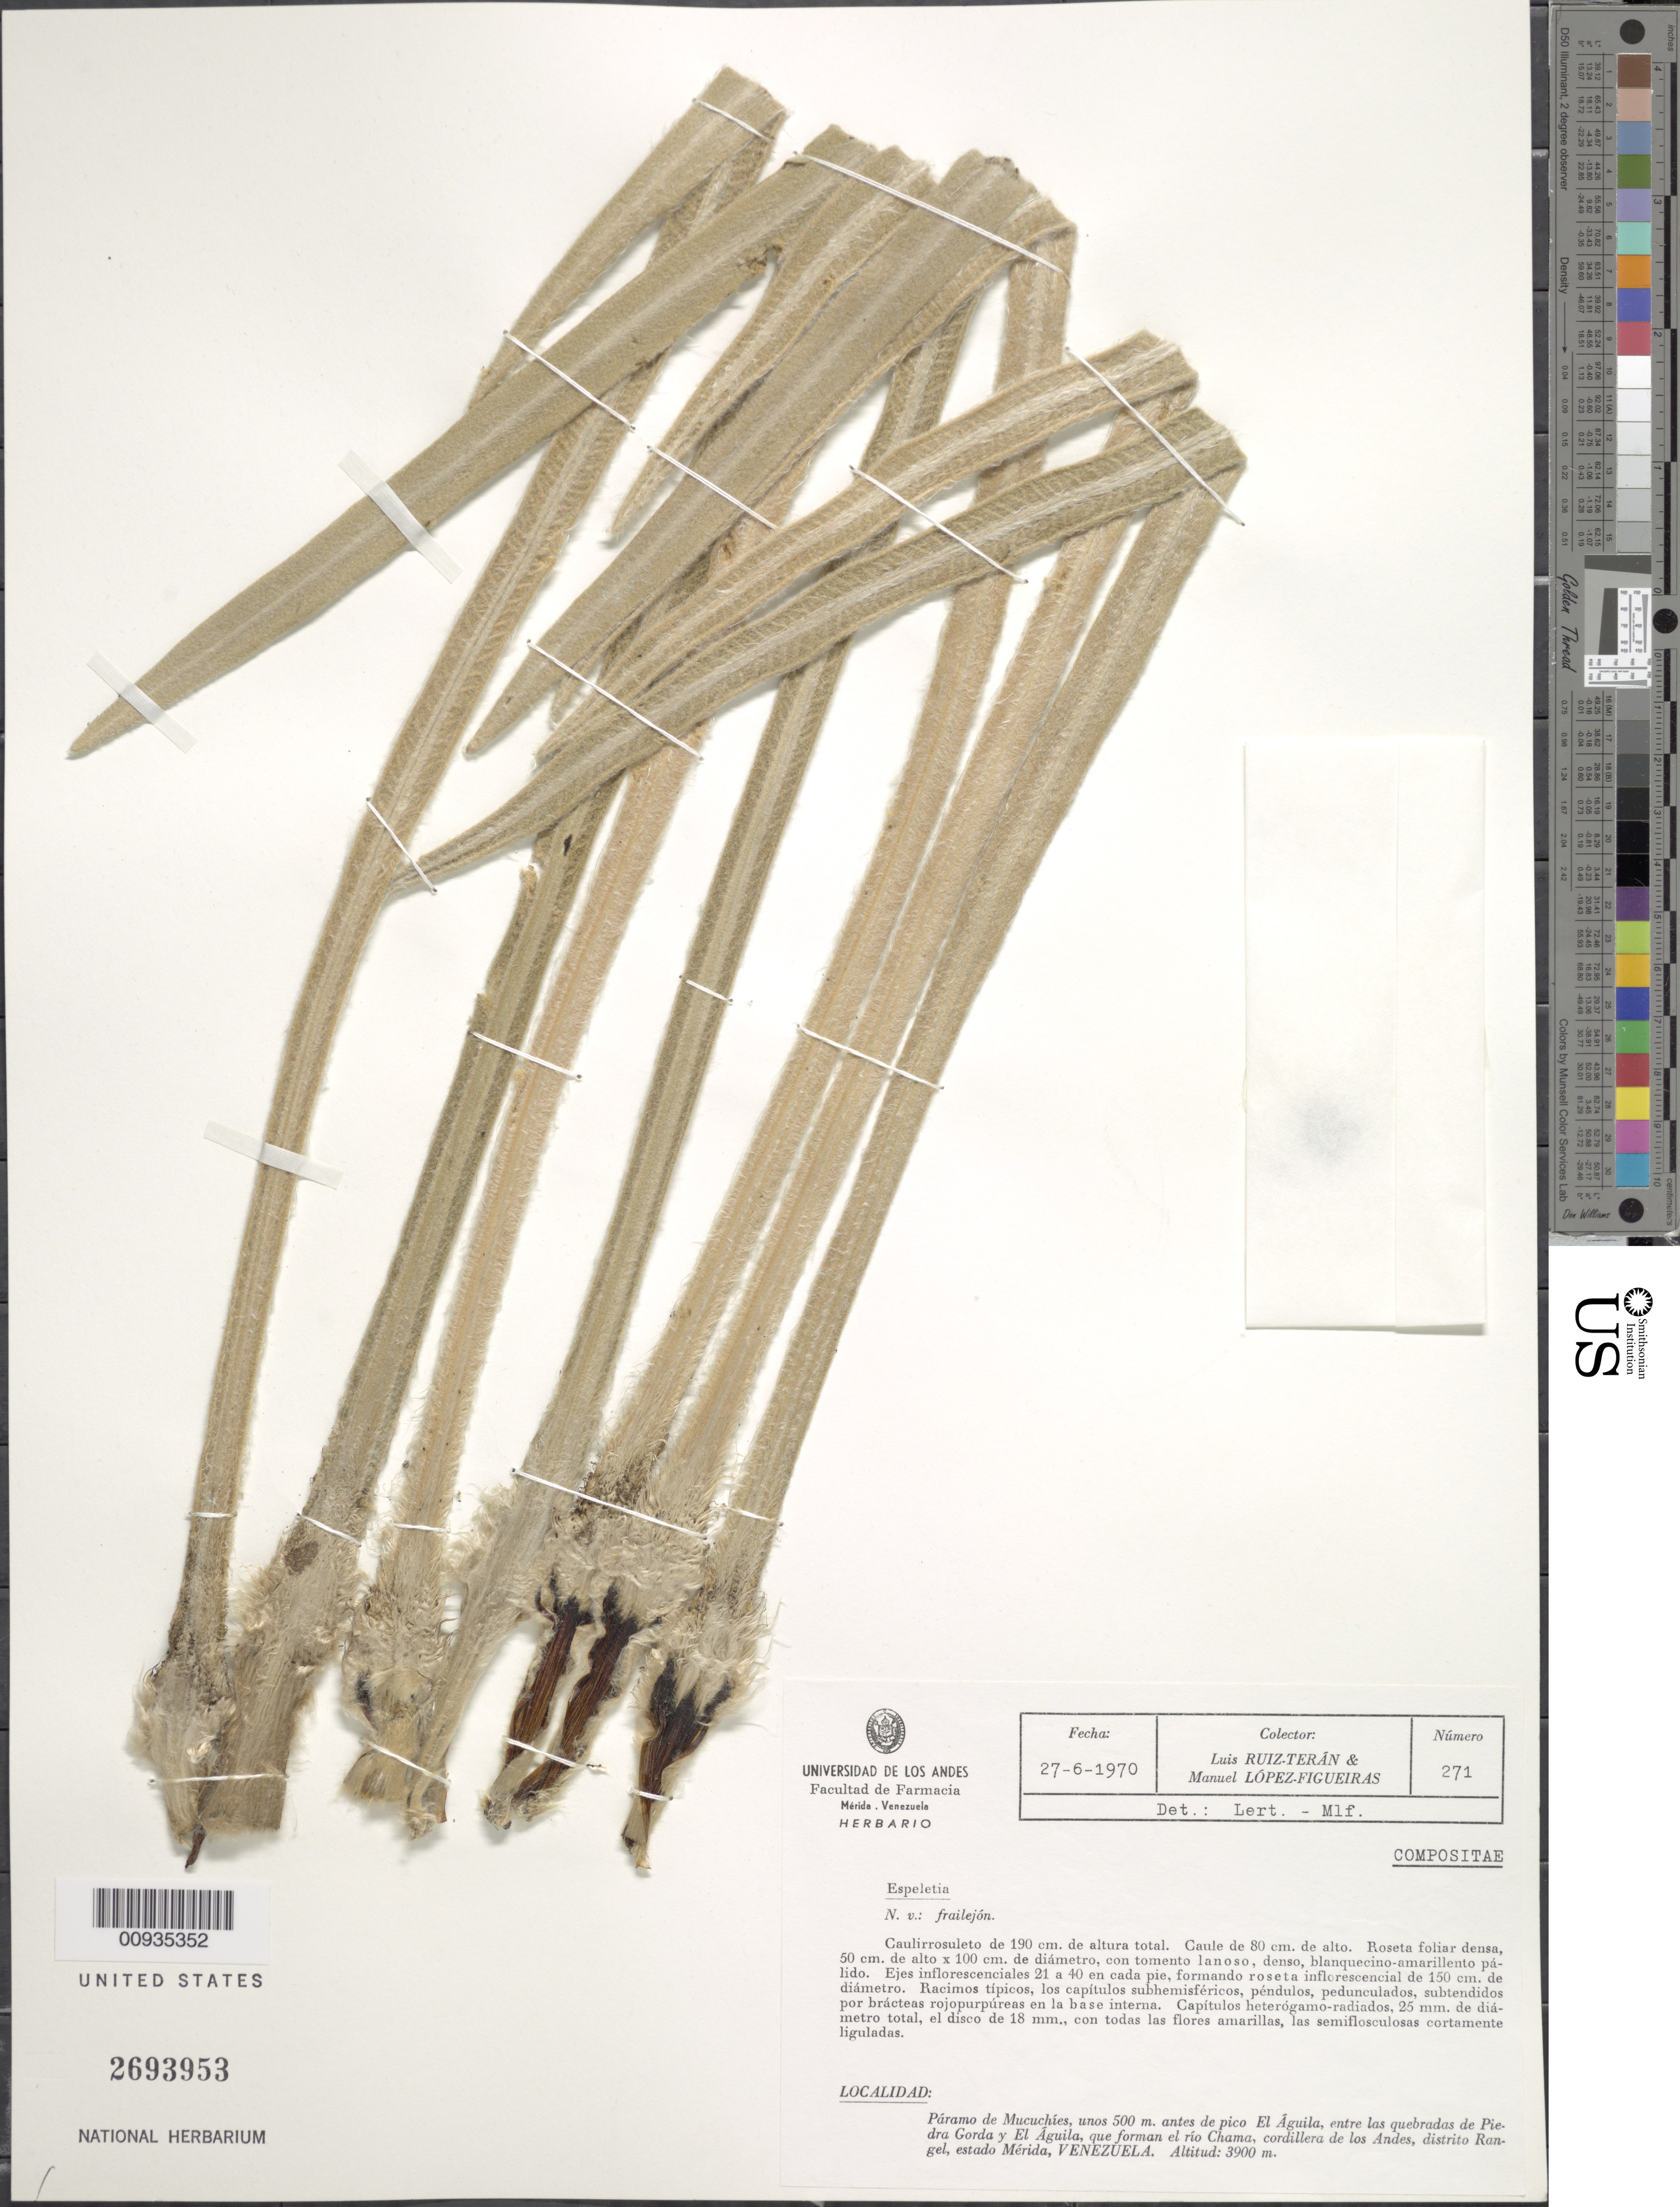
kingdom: Plantae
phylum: Tracheophyta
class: Magnoliopsida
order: Asterales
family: Asteraceae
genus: Coespeletia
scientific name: Coespeletia spicata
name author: (Sch. Bip. ex Wedd.) Cuatrec.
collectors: L. Teran & M. López Figueiras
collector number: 271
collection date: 1970-06-27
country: Venezuela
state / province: Mérida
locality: Paramo de Mucuchies, unos 500 m. antes de pico El Aguila, entre las quebradas de Piedra Gorda y El Aguila, que forman el rio Chama, cordillera de los Andes, distrito Rangel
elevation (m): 3900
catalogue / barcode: US 2693953